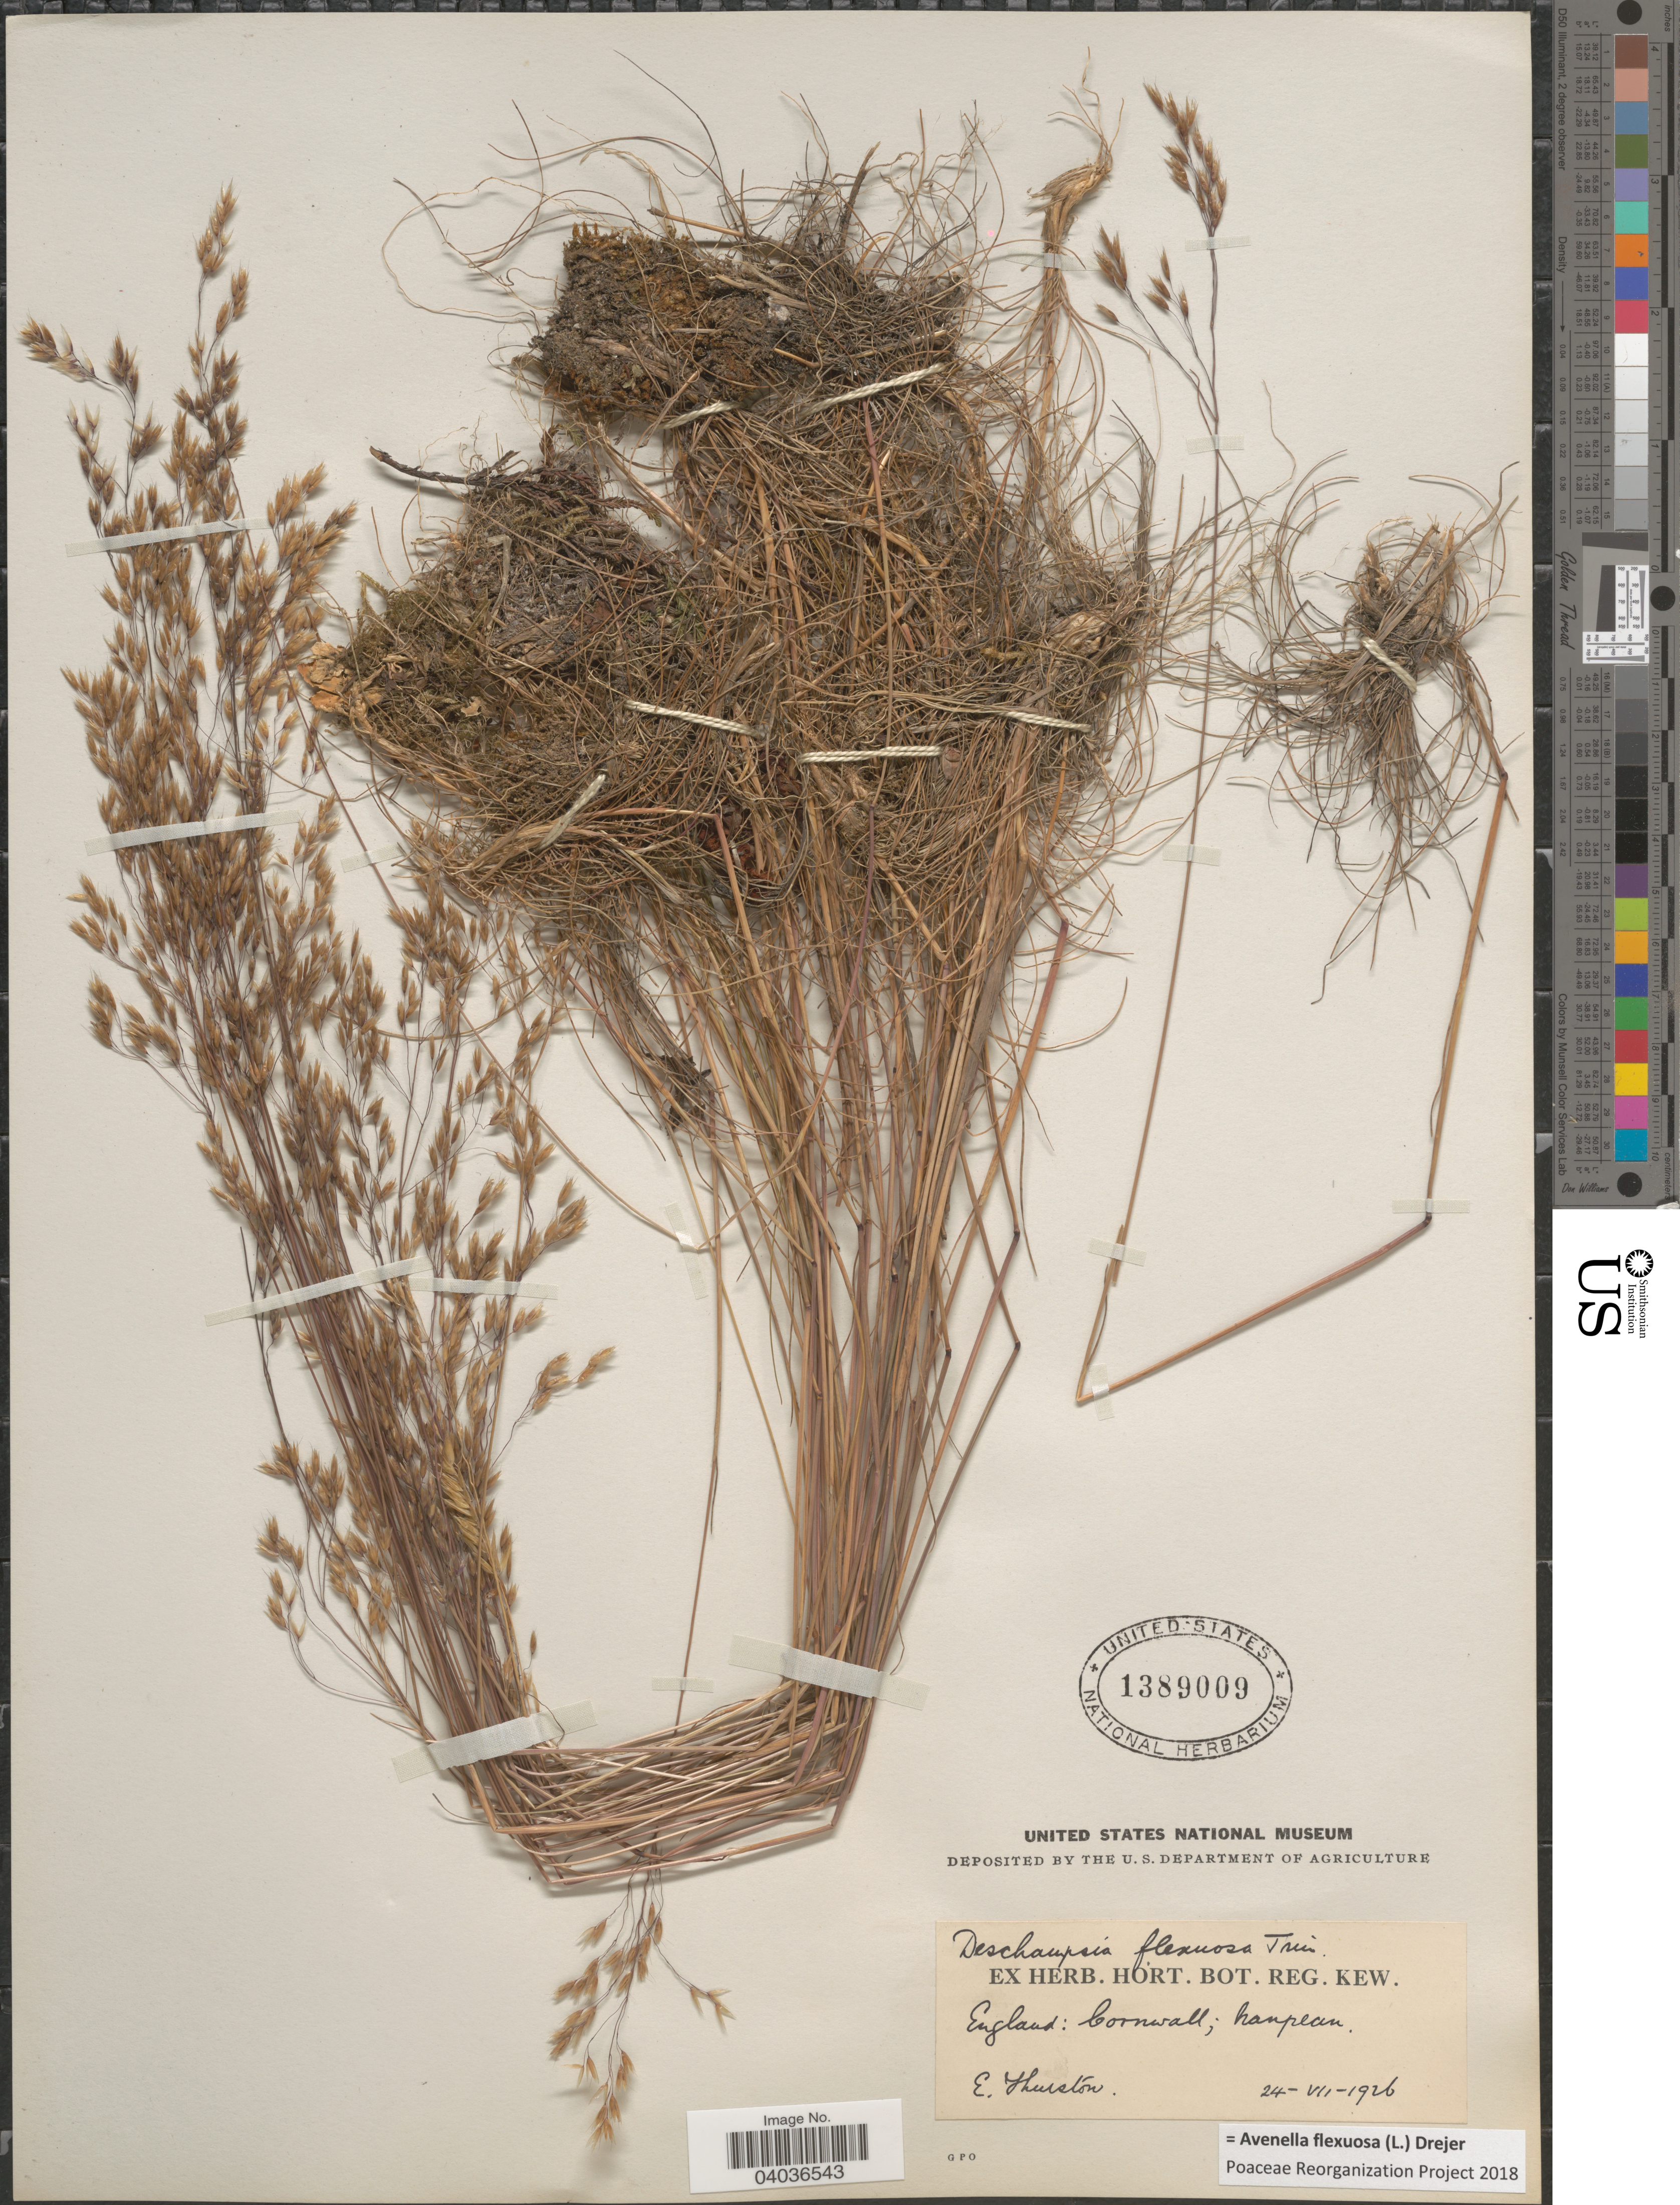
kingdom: Plantae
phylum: Tracheophyta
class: Liliopsida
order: Poales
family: Poaceae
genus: Avenella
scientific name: Avenella flexuosa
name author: (L.) Drejer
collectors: E. Thurston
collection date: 1926-07-24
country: United Kingdom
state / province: England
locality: Cornwall; hanpeau.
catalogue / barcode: US 1389009